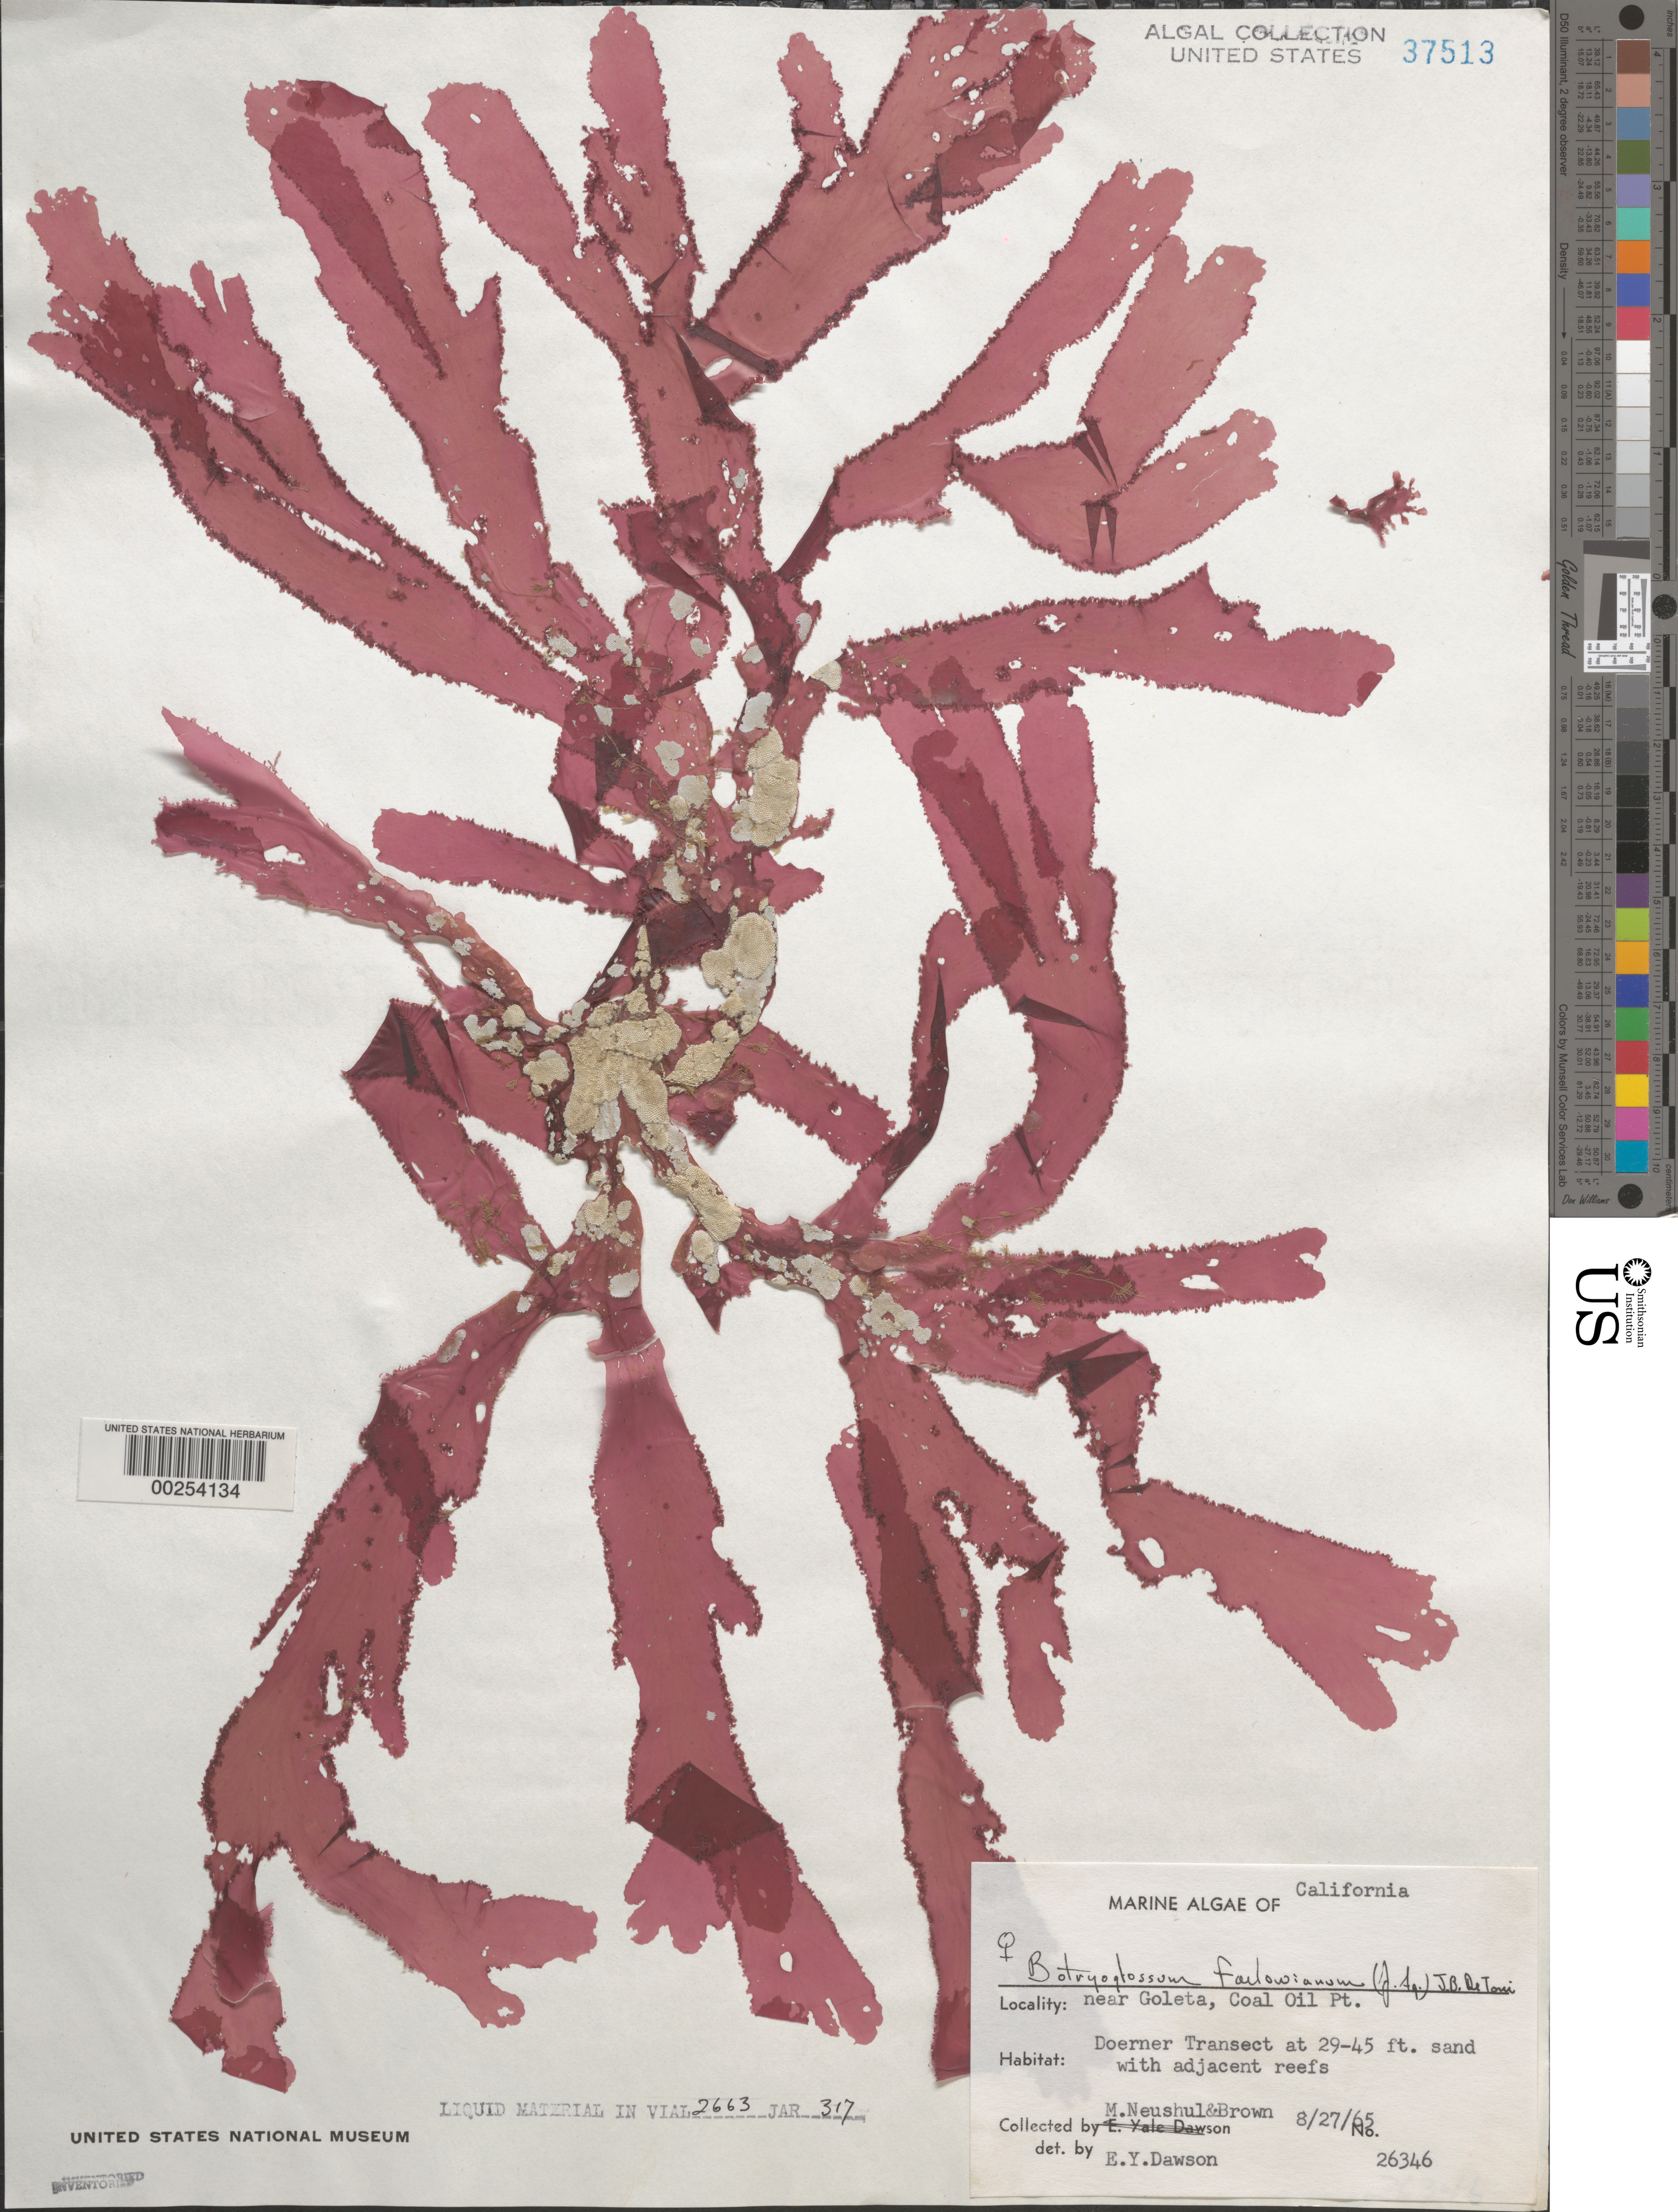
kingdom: Plantae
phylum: Rhodophyta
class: Florideophyceae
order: Ceramiales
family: Delesseriaceae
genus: Botryoglossum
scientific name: Botryoglossum farlowianum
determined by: Dawson, E. Y.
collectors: M. Neushul & D. Brown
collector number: EYD 26346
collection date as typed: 27 Aug 1965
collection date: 1965-08-27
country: United States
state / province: California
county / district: Santa Barbara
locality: Coal Oil Point, near Goleta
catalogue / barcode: US 37513